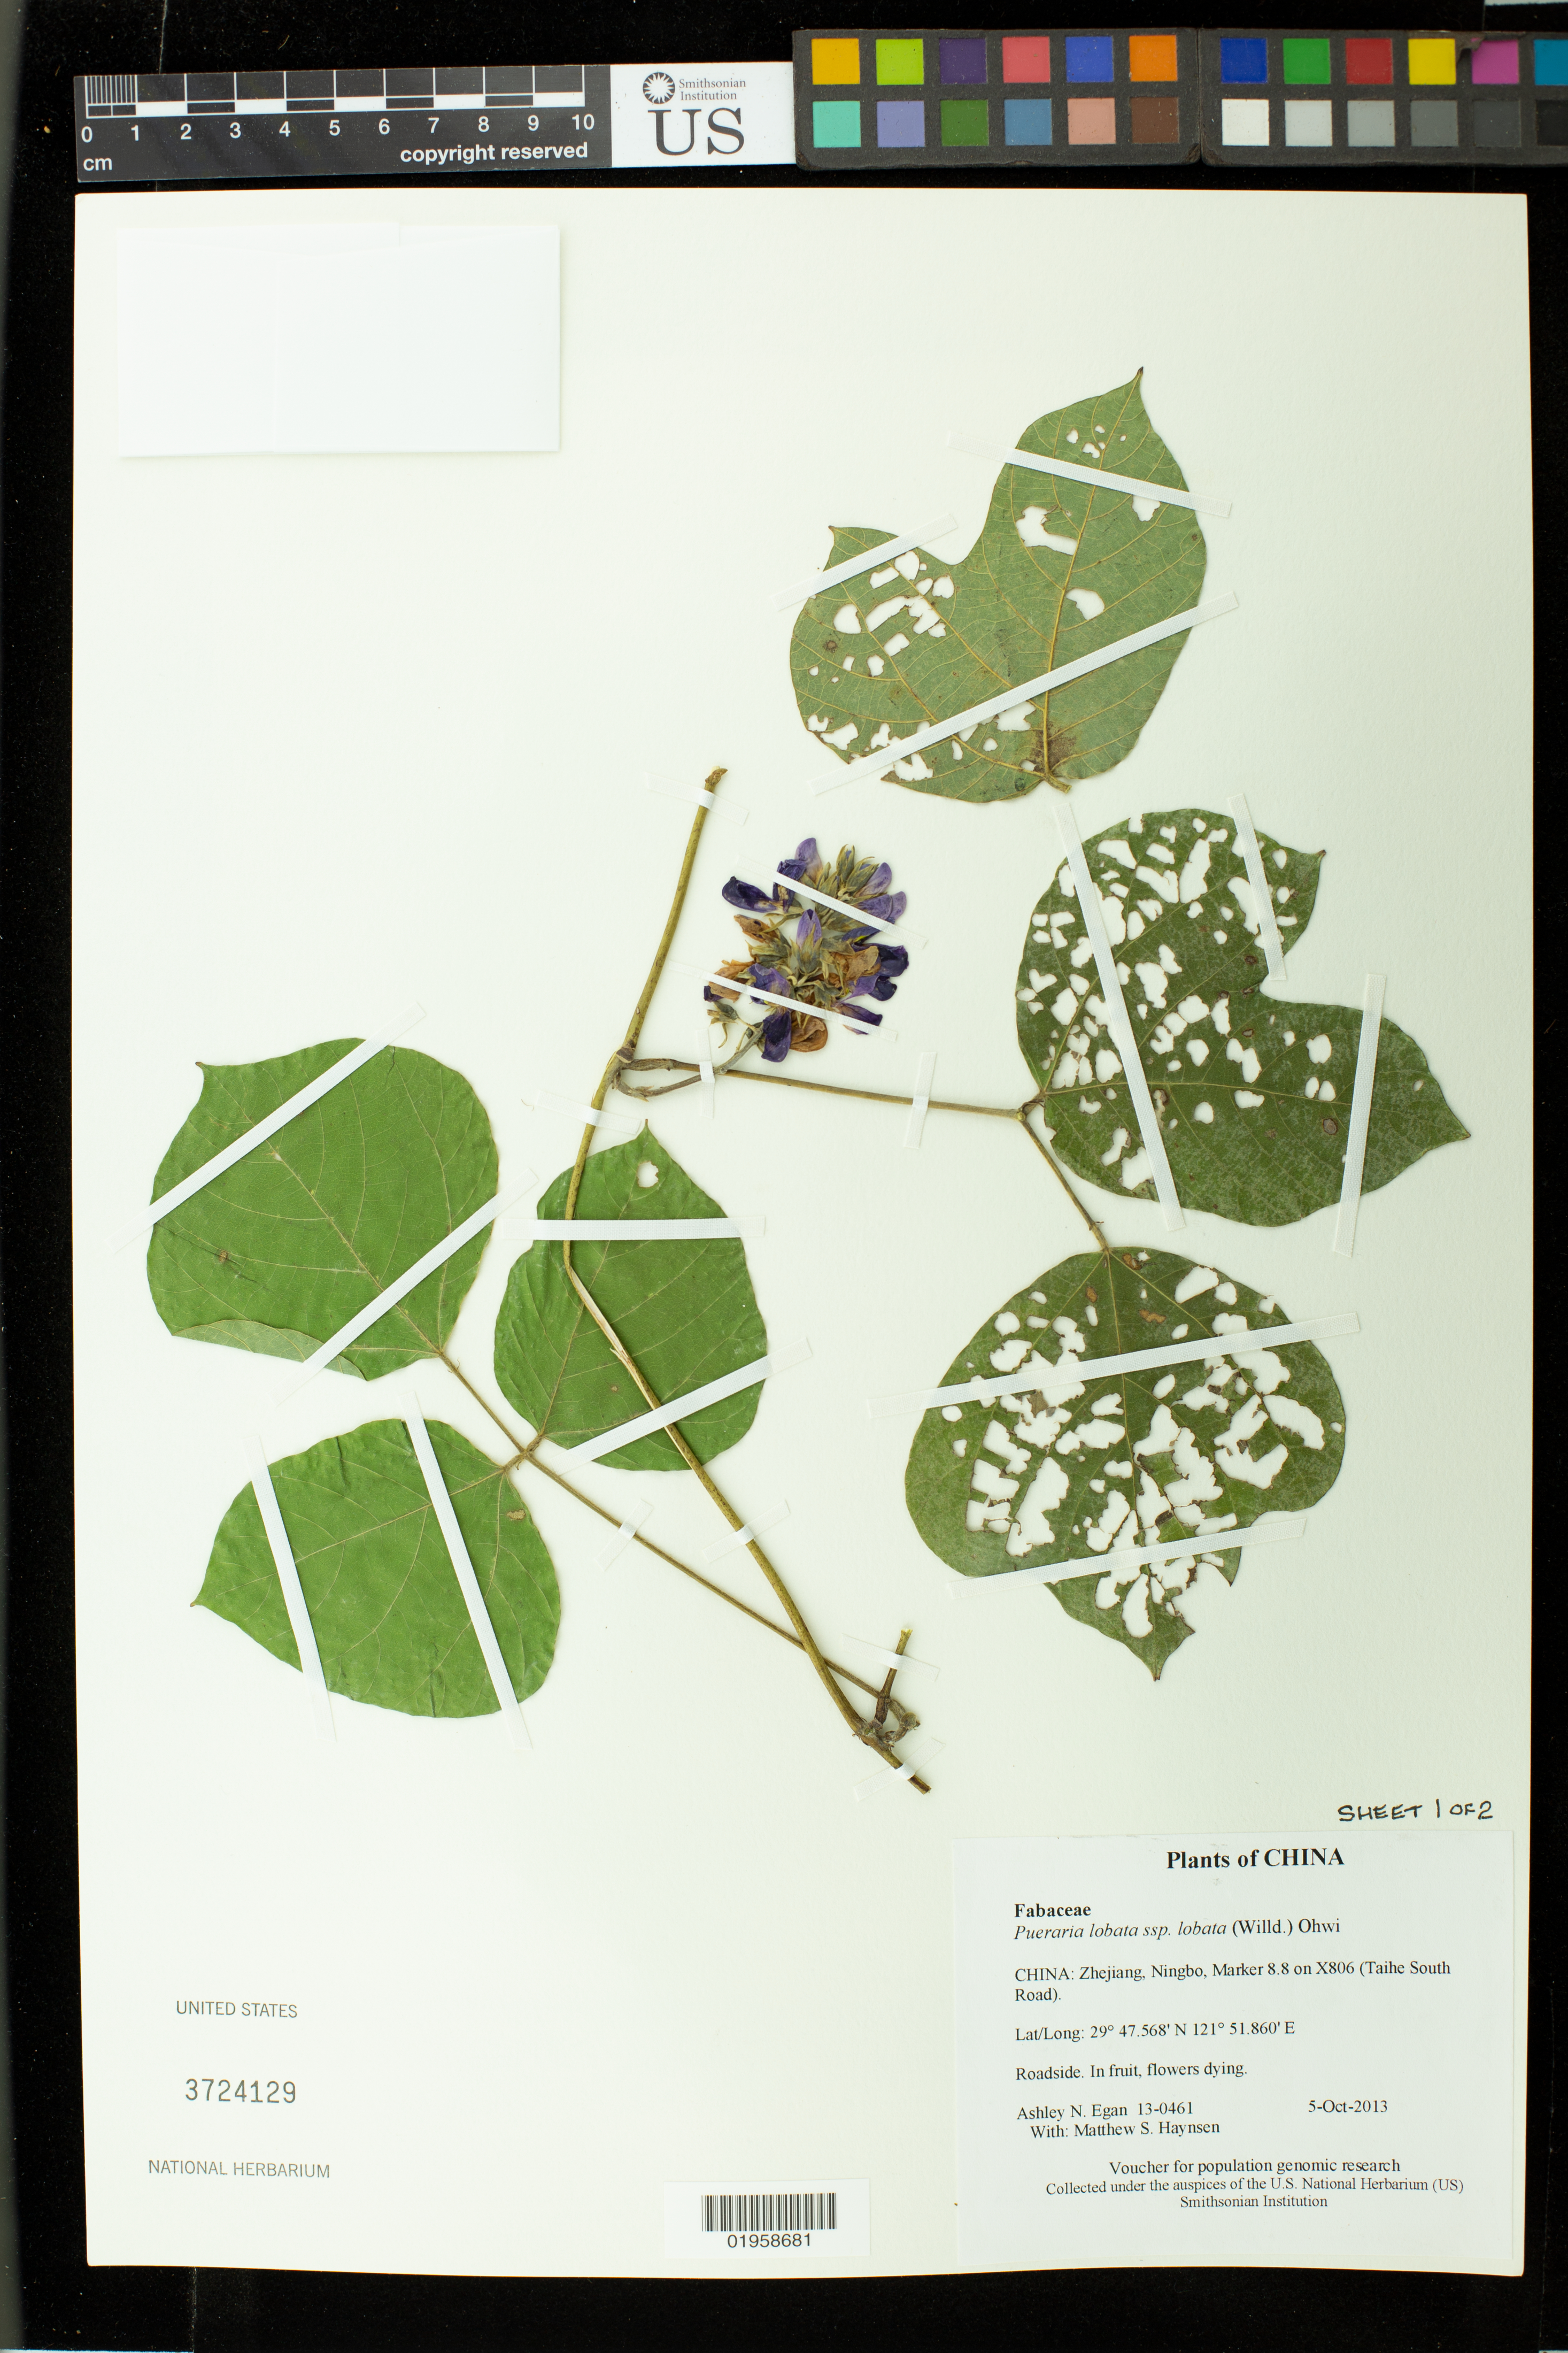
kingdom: Plantae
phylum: Tracheophyta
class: Magnoliopsida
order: Fabales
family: Fabaceae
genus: Pueraria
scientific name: Pueraria lobata subsp. lobata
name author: (Willd.) Ohwi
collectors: A. N. Egan & M. Hansen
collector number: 13-0461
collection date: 2013-10-05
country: China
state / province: Zhejiang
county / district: Ningbo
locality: Marker 8.8 on X806 (Taihe South Road)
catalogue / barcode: US 3724129